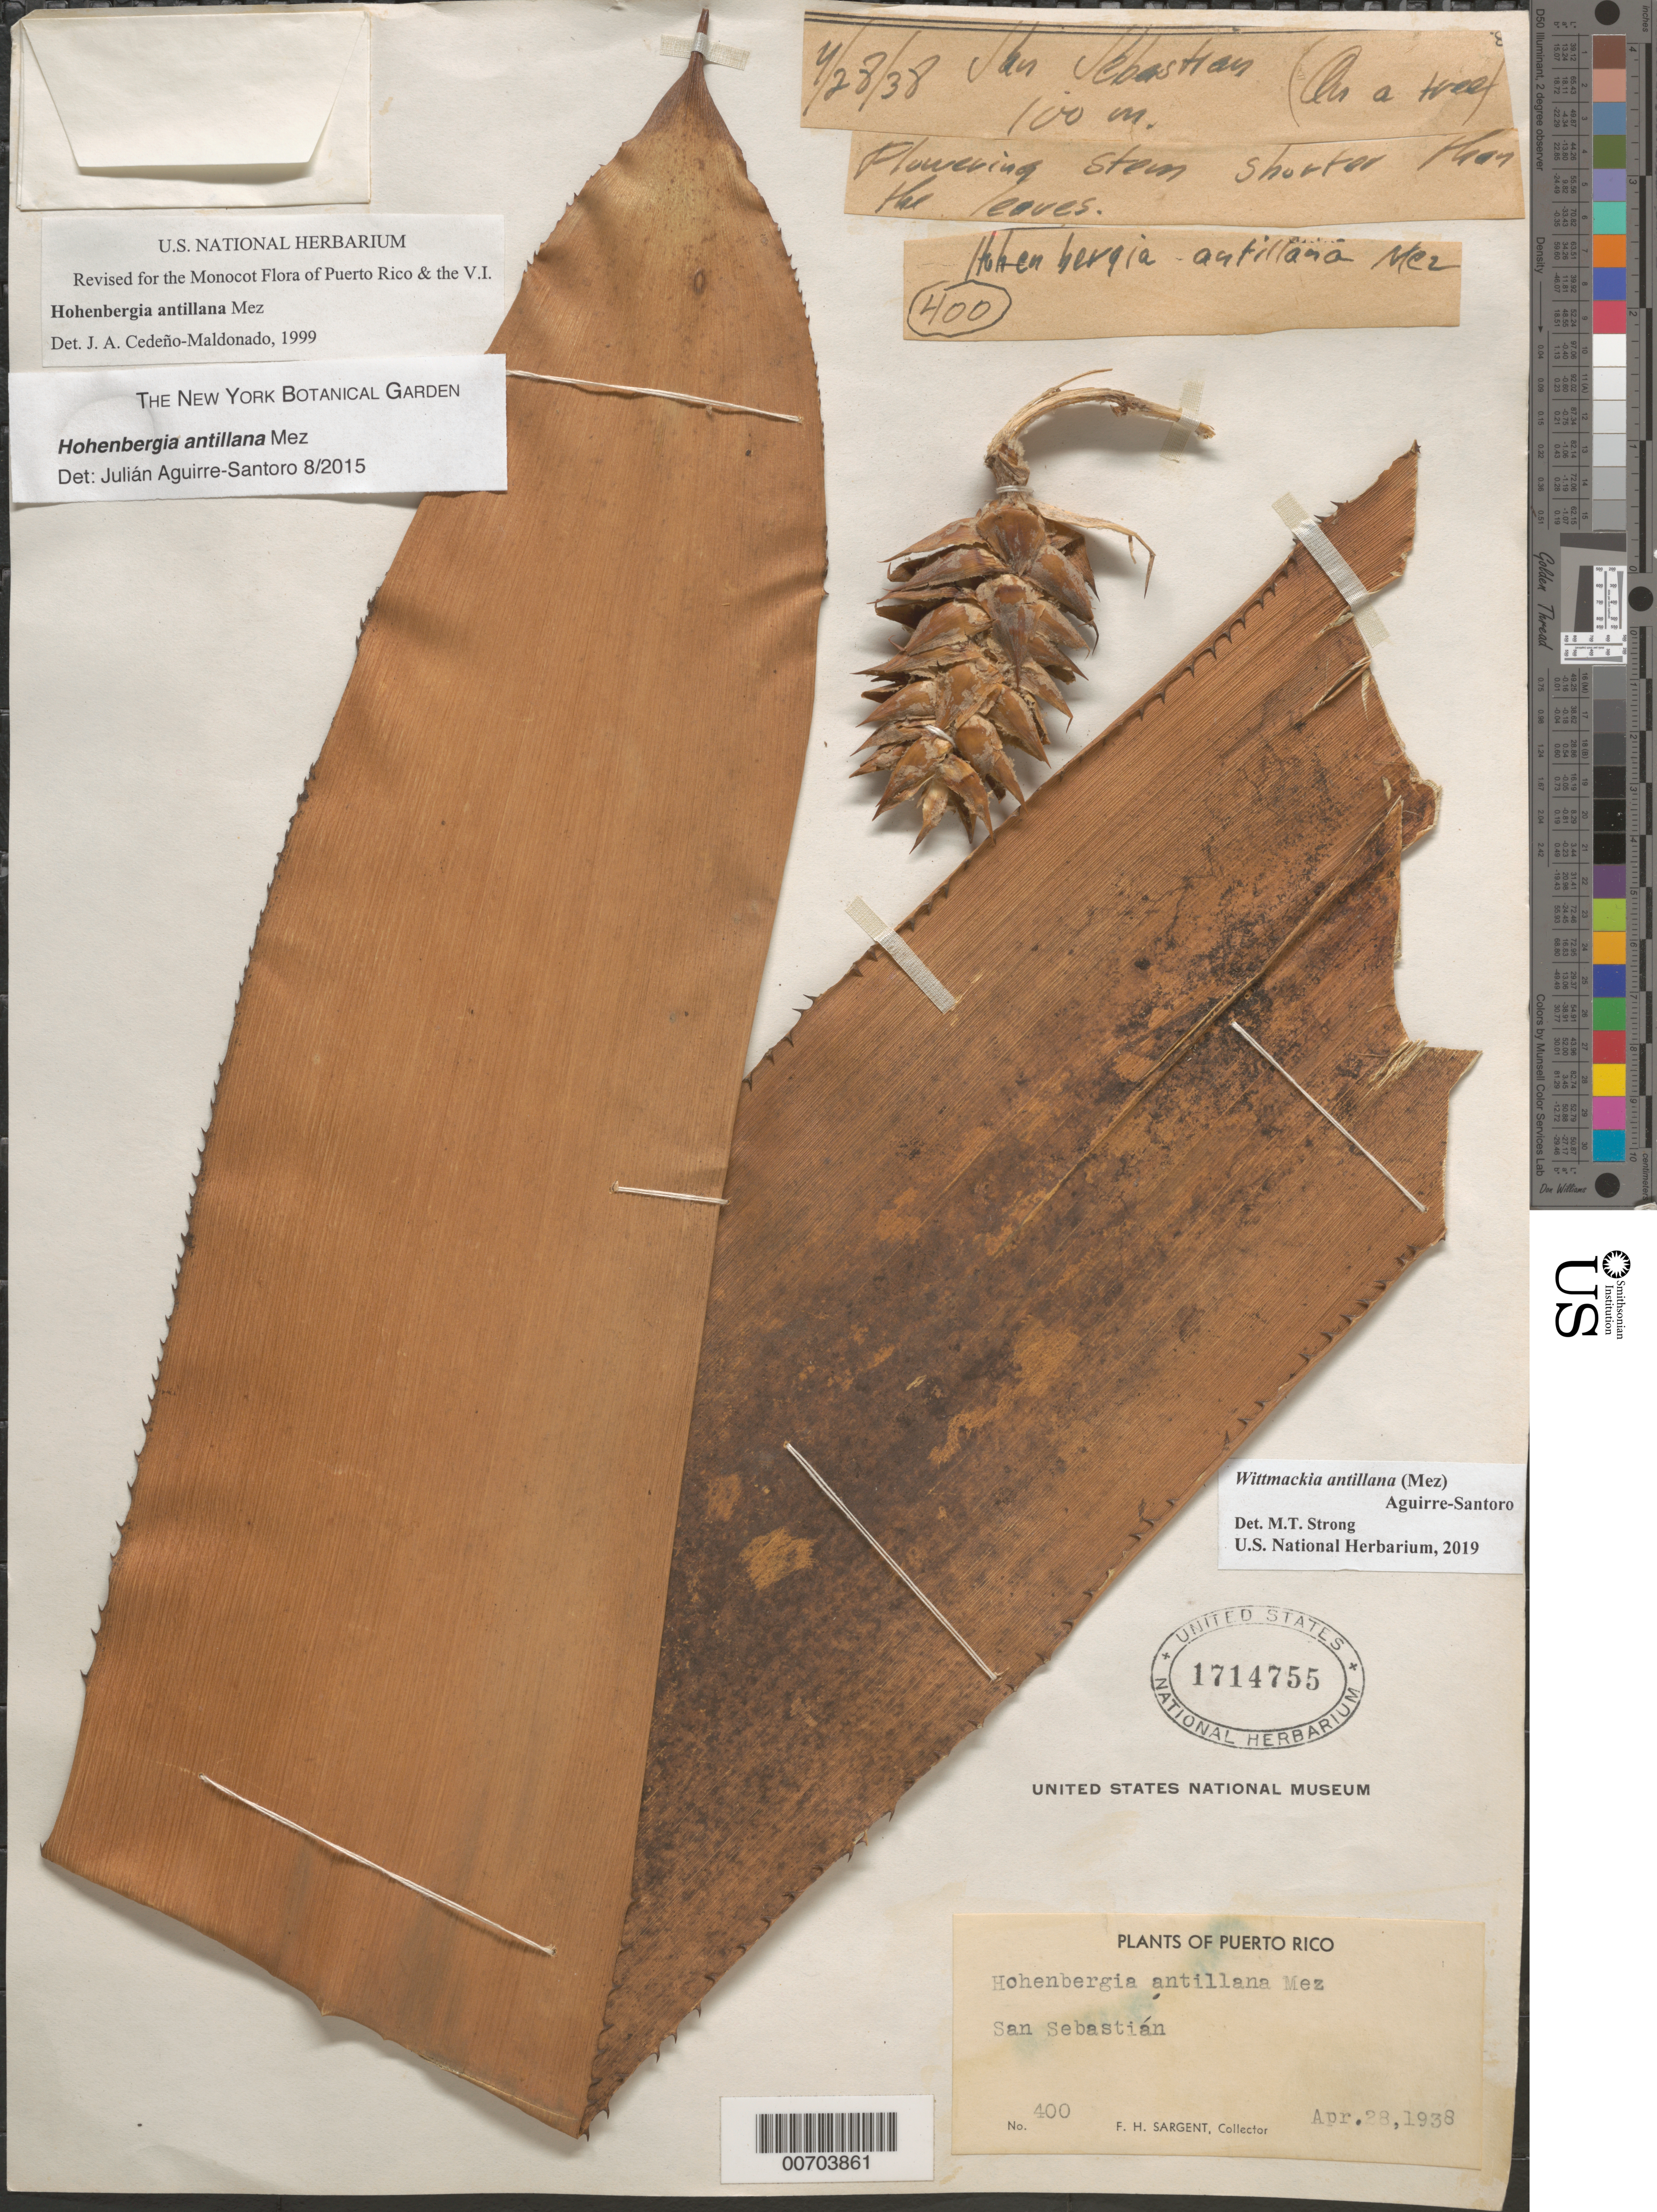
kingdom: Plantae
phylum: Tracheophyta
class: Liliopsida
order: Poales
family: Bromeliaceae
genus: Wittmackia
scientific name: Wittmackia antillana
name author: (Mez) Aguirre-Santoro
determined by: Strong, Mark T., (BOT), Smithsonian Institution - National Museum of Natural History (UNITED STATES)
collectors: F. H. Sargent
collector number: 400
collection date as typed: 28 Apr 1938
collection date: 1938-04-28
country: Puerto Rico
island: Greater Antilles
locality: San Sebastián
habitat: On a tree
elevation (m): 100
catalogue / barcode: US 1714755